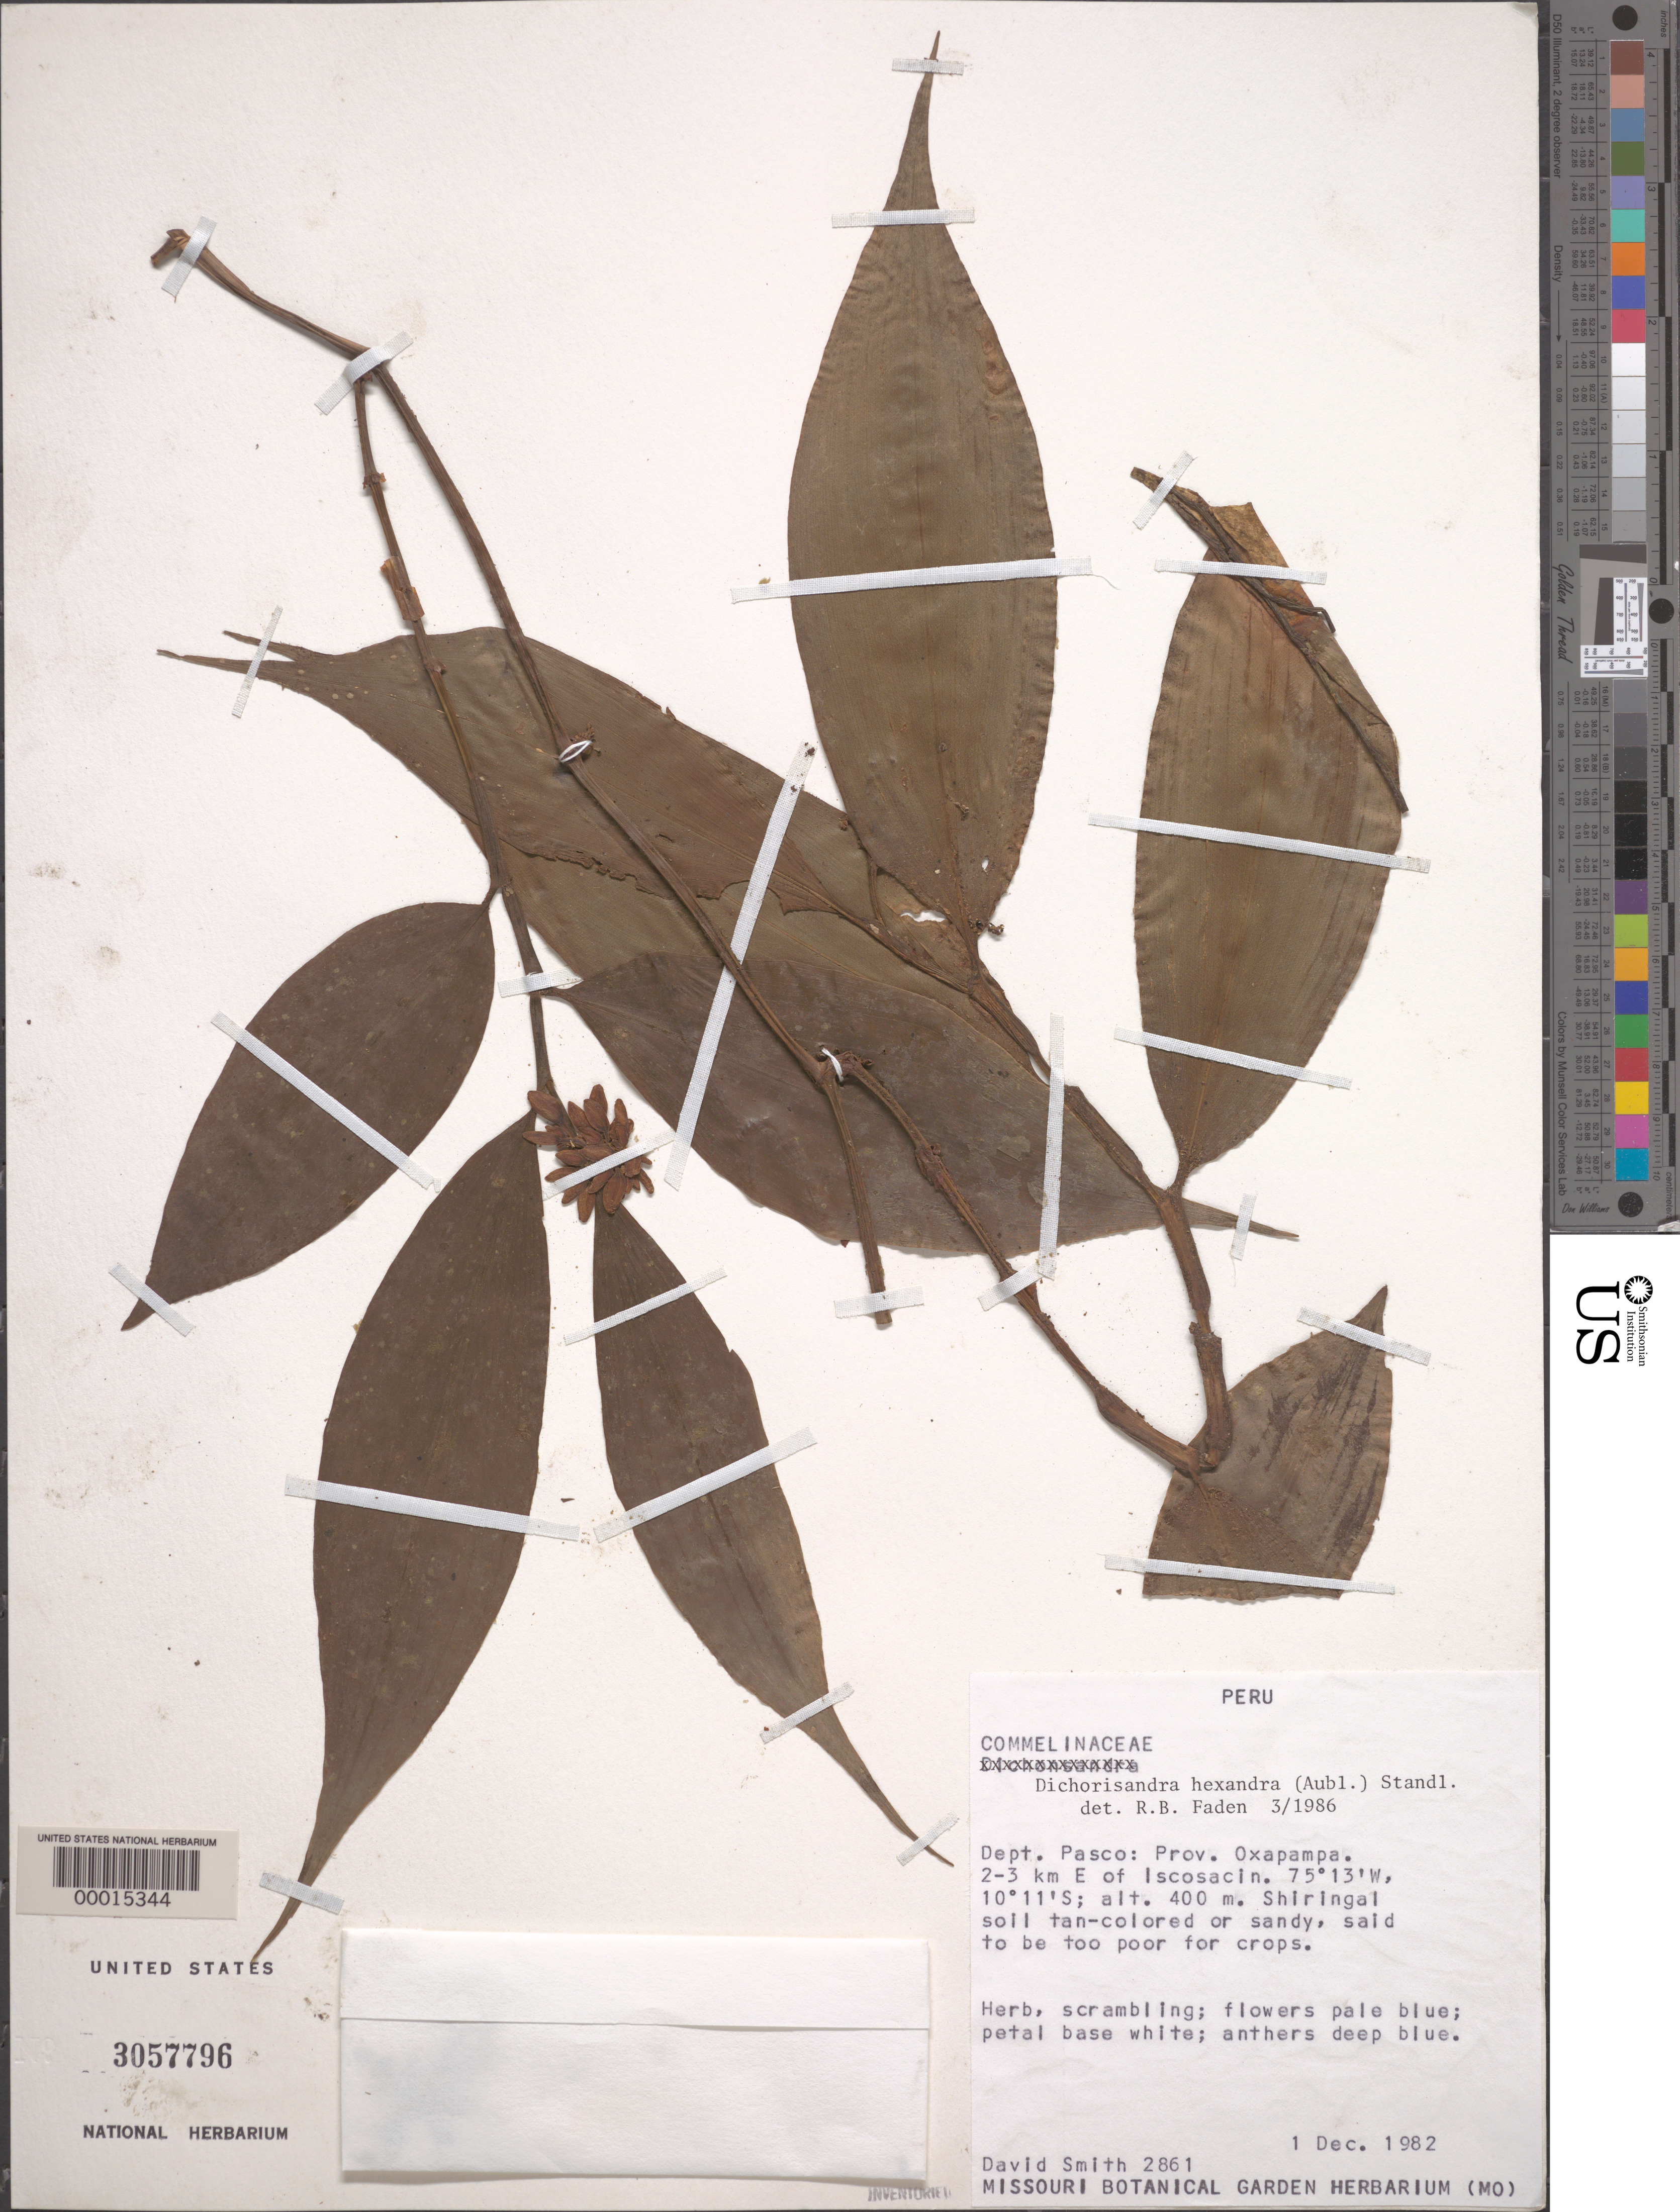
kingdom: Plantae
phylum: Tracheophyta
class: Liliopsida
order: Commelinales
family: Commelinaceae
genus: Dichorisandra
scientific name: Dichorisandra hexandra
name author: (Aubl.) Standl.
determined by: Faden, Robert B., (US), Smithsonian Institution - National Museum of Natural History (UNITED STATES)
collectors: D. Smith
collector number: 2861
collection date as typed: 01 Dec 1982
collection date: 1982-12-01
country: Peru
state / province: Pasco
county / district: Oxapampa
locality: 2-3 km E Iscosacin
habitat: Shiringal soil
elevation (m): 400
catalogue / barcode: US 3057796